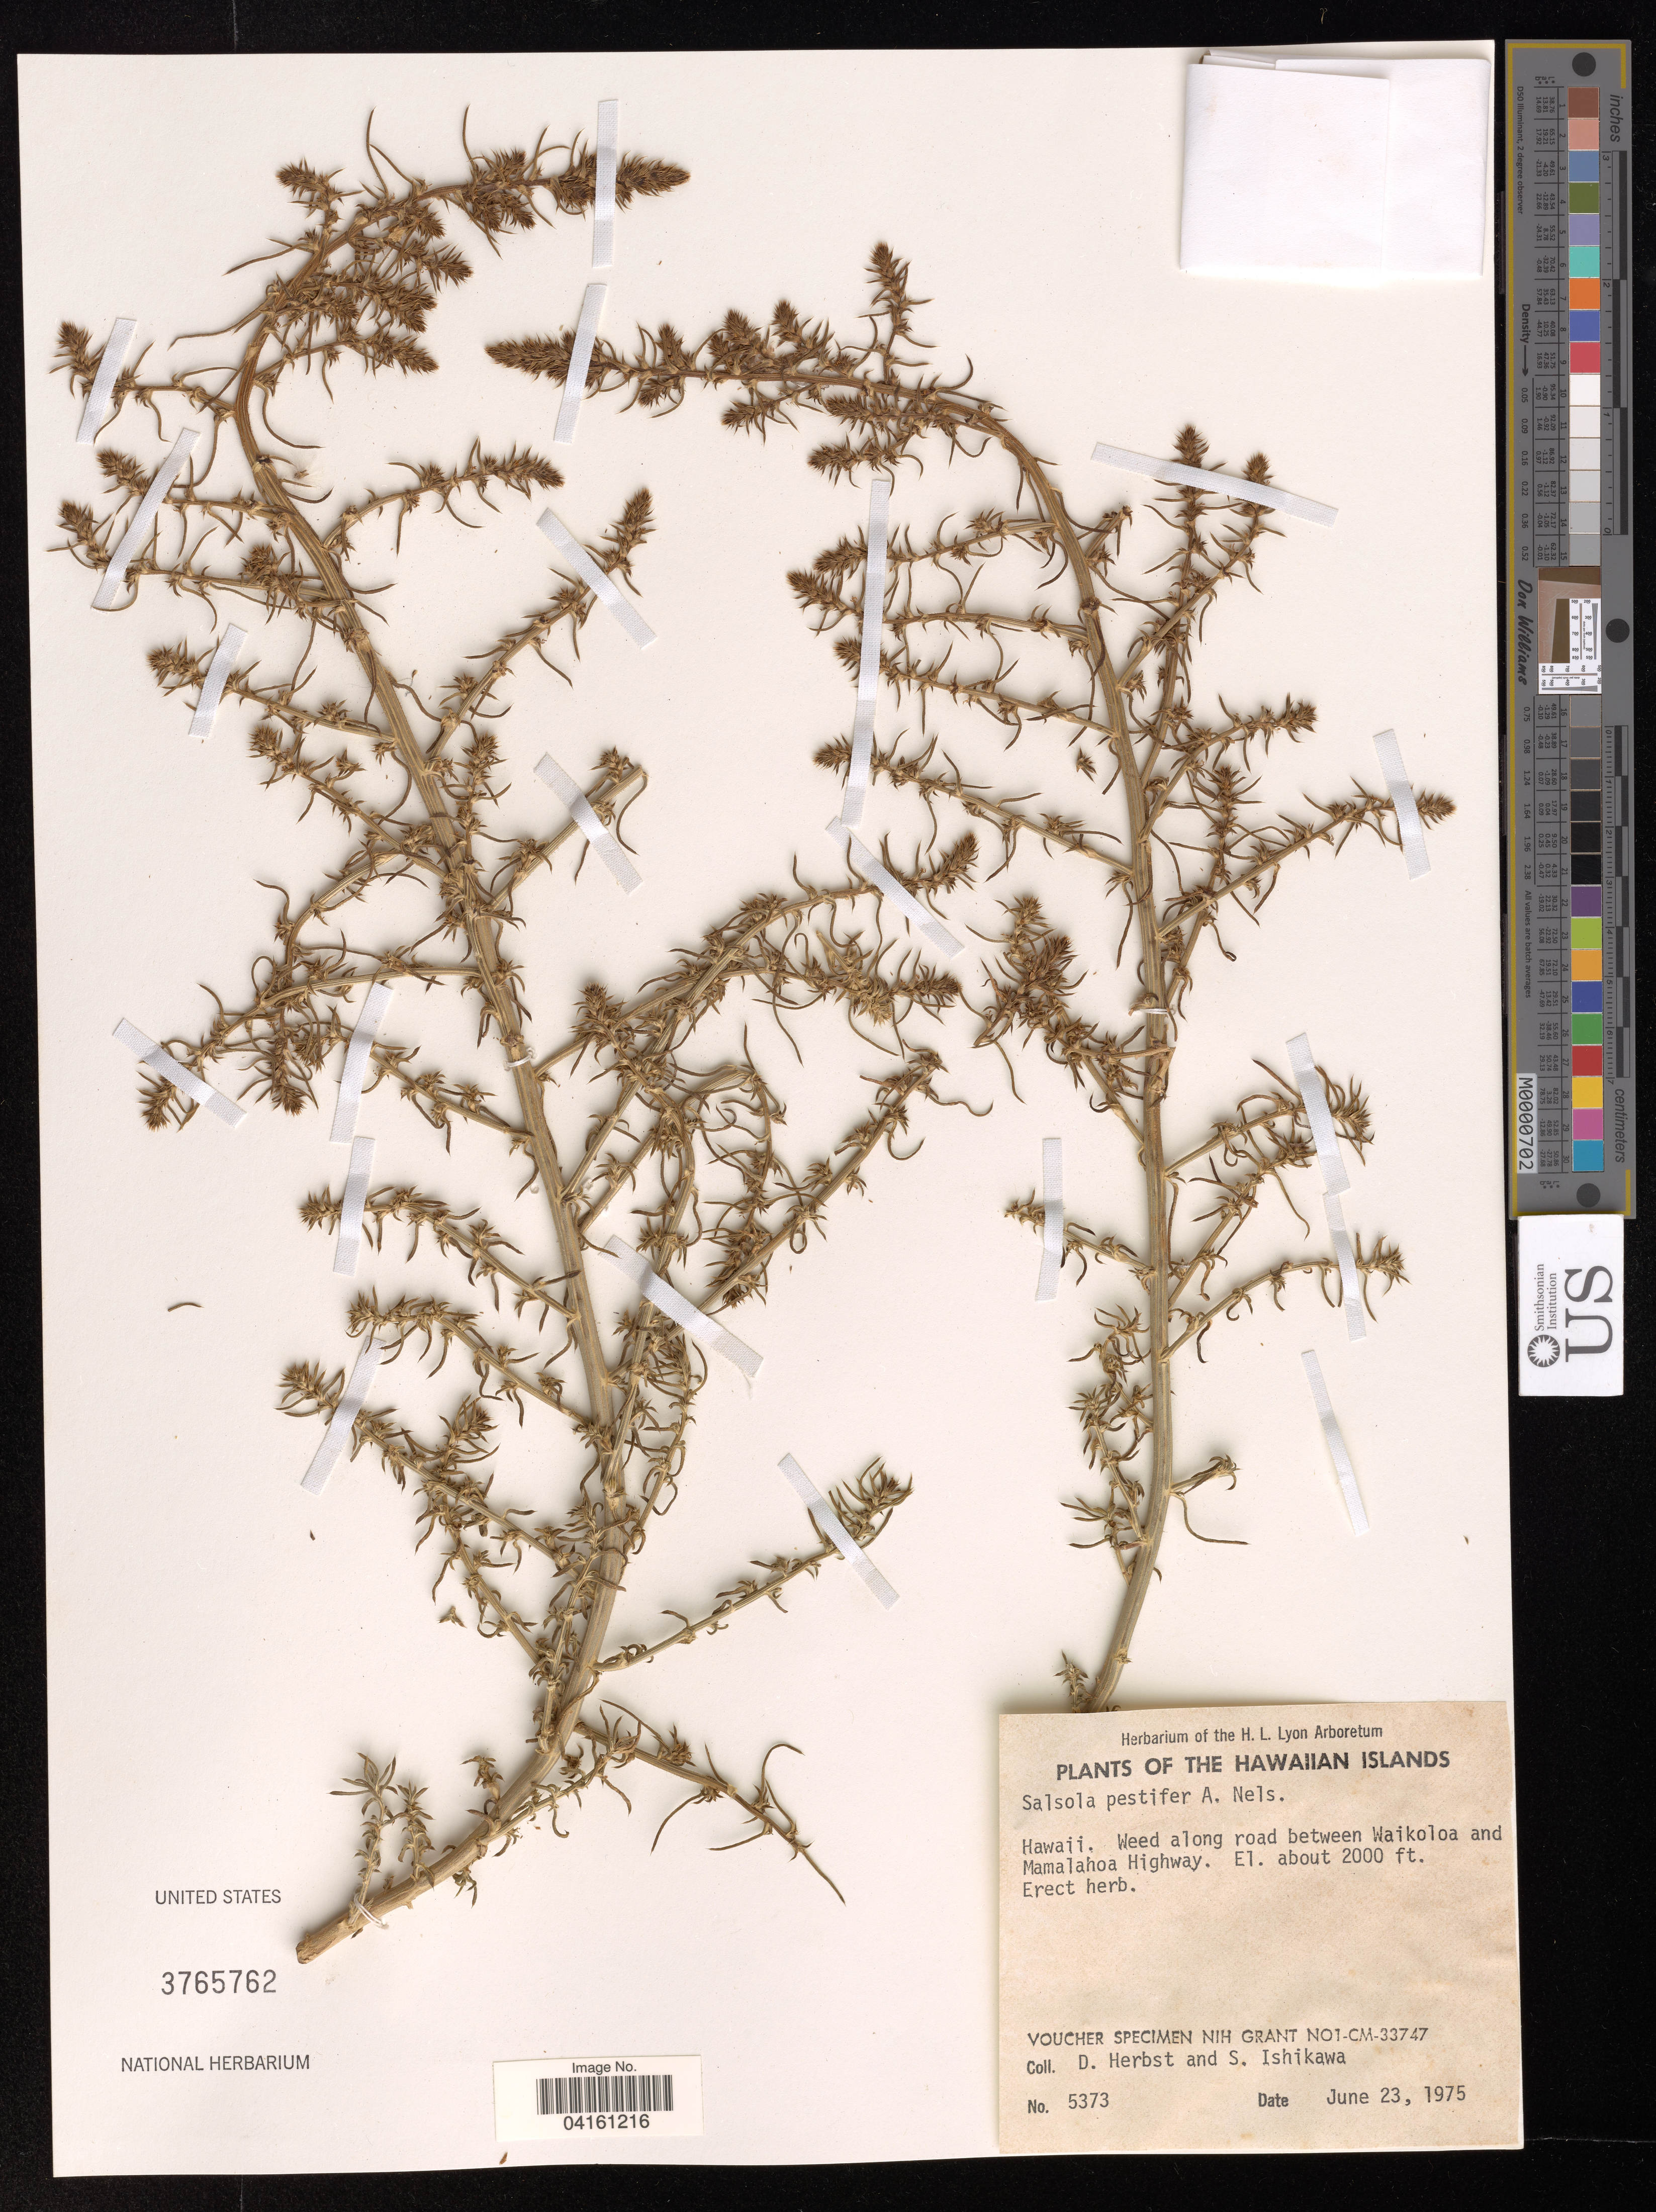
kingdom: Plantae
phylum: Tracheophyta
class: Magnoliopsida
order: Caryophyllales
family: Amaranthaceae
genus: Salsola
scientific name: Salsola tragus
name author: L.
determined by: Wagner, W. L., (BOT), Smithsonian Institution - National Museum of Natural History (UNITED STATES)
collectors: D. Herbst & S. Ishikawa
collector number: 5373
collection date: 1975-06-23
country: United States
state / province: Hawaii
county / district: Hawaii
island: Hawaii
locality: The Hawaiian Islands. Weed along road between Waikoloa and Mamalahoa Highway.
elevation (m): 610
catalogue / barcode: US 3765762